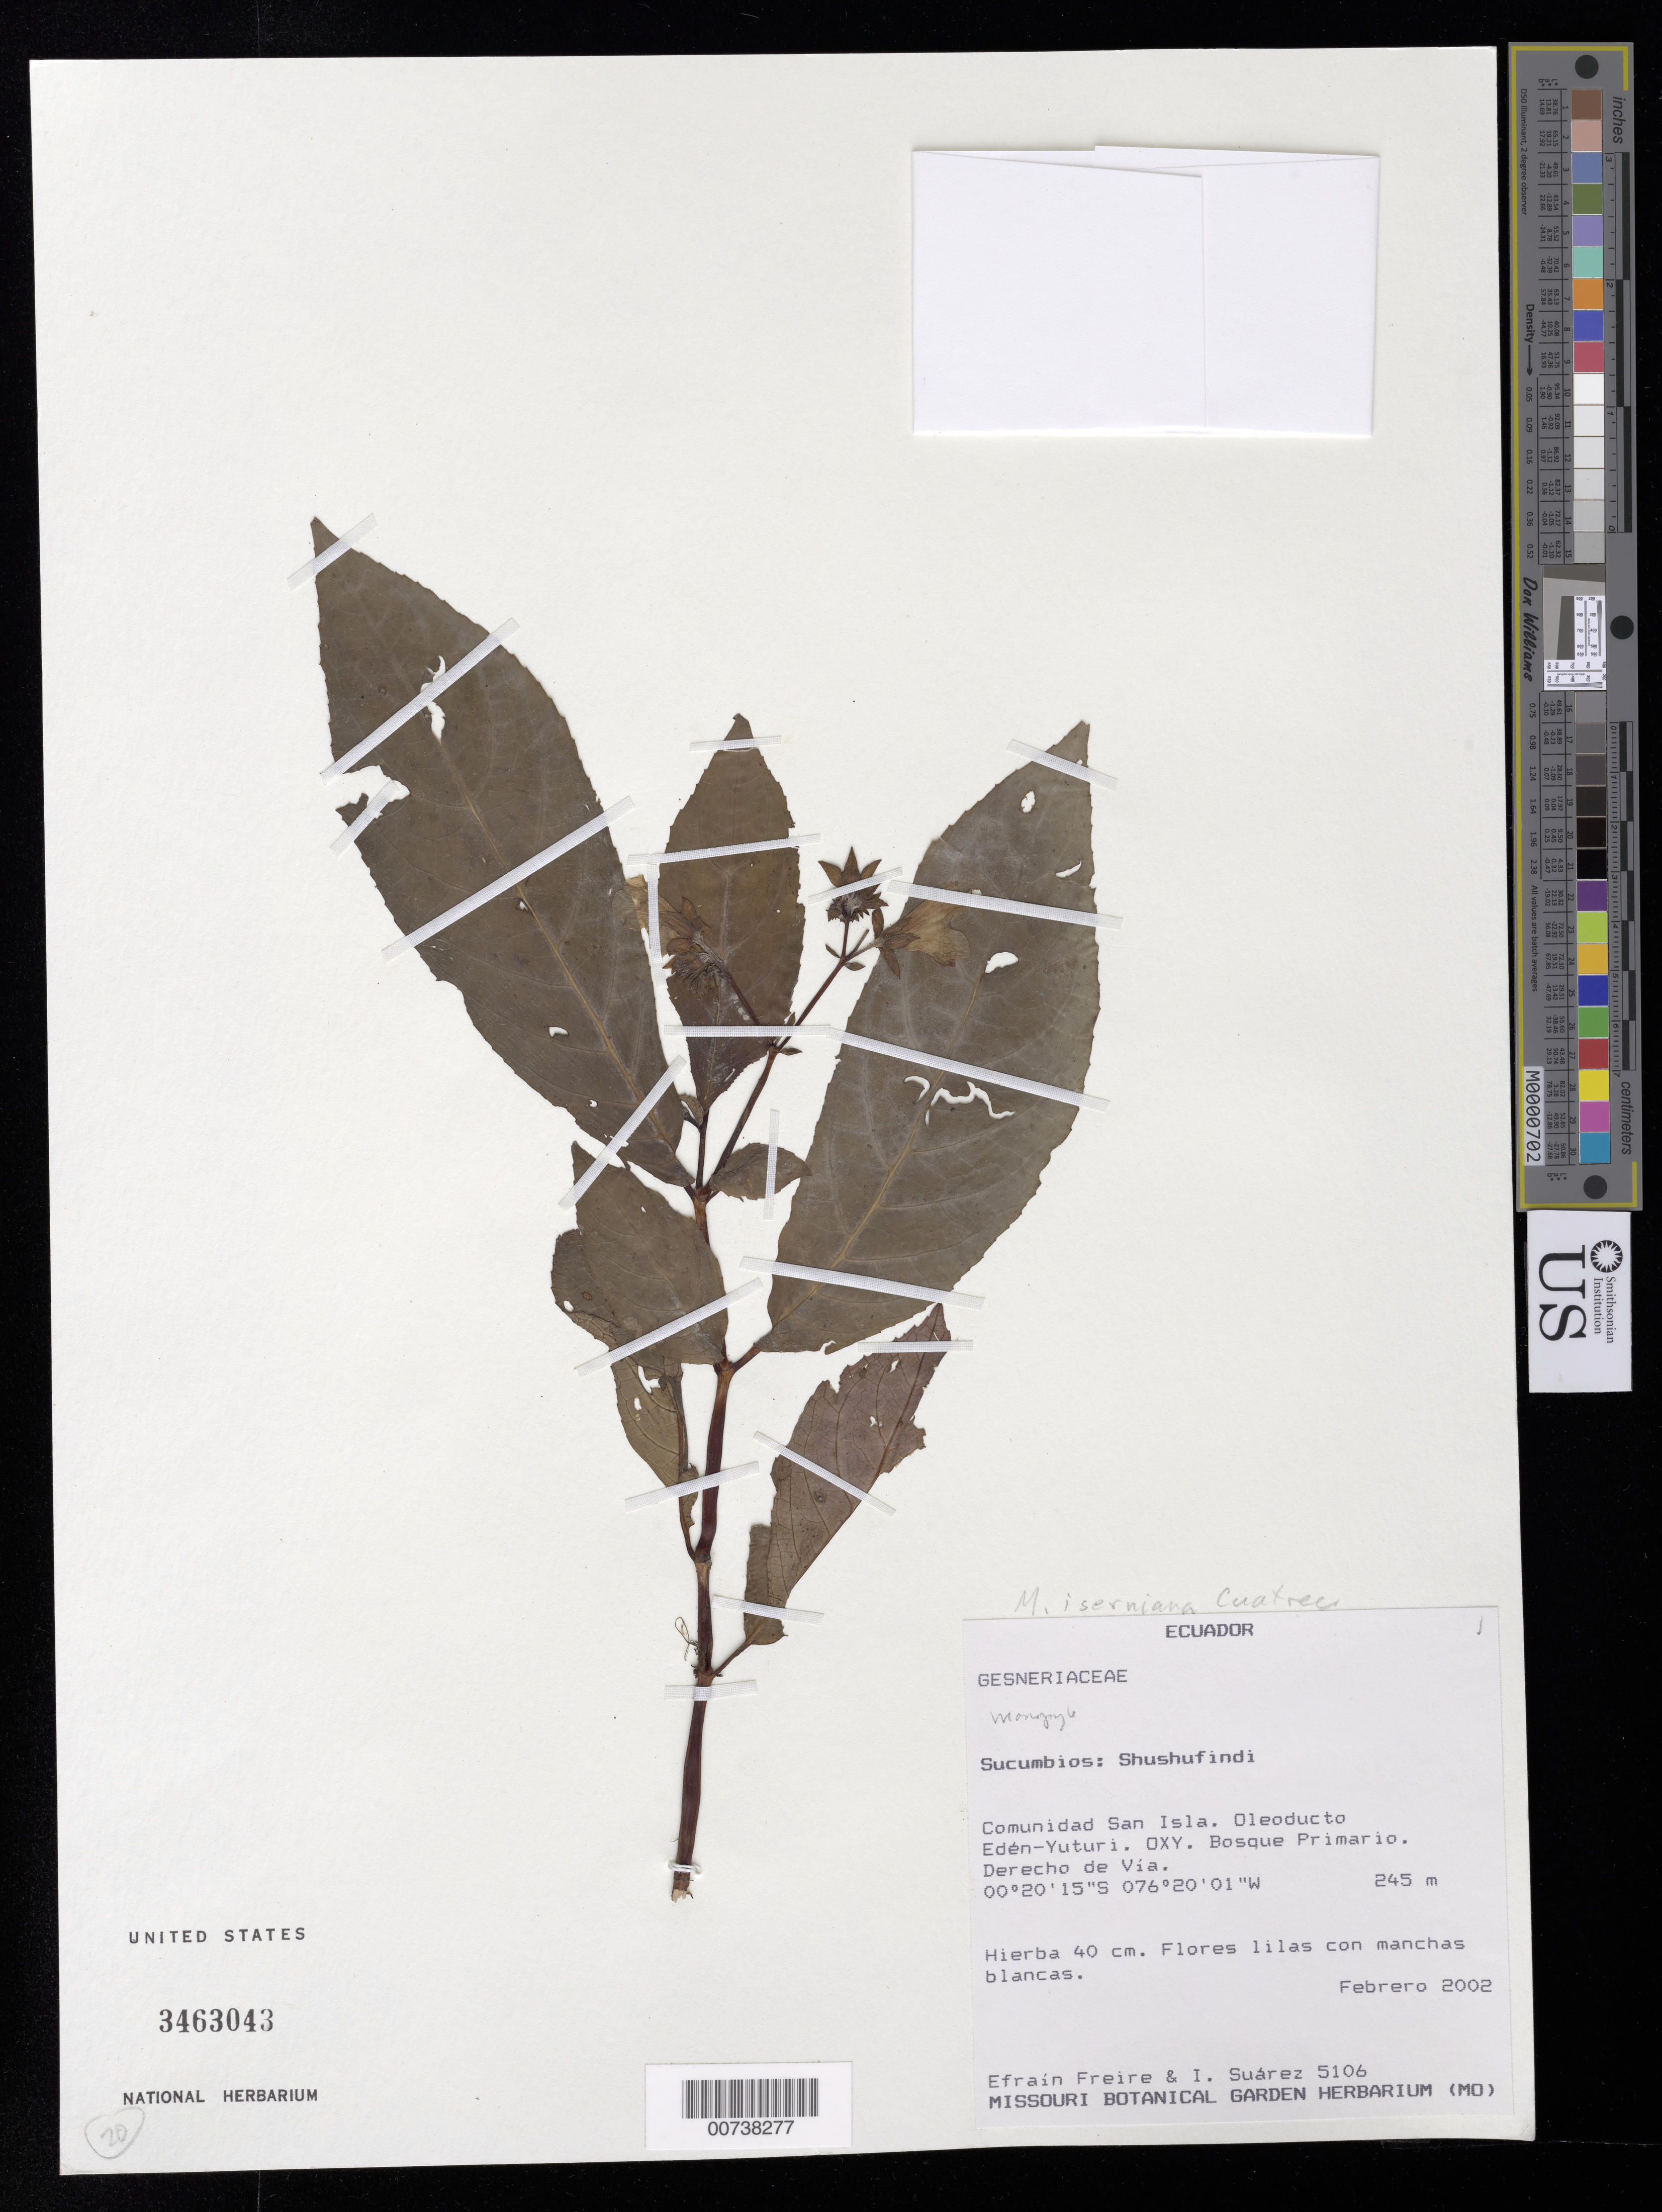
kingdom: Plantae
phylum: Tracheophyta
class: Magnoliopsida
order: Lamiales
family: Gesneriaceae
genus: Monopyle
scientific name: Monopyle sp.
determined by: Skog, Laurence E.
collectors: E. Freire & I. Suárez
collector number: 5106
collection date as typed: Feb 2002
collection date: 2002-02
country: Ecuador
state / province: Sucumbíos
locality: Sucumbios: Shushufindi. Comunidad San Isla. Oleoducto Edén-Yuturi. OXY… derecho de Vía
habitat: Bosque primario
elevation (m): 245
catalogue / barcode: US 3463043